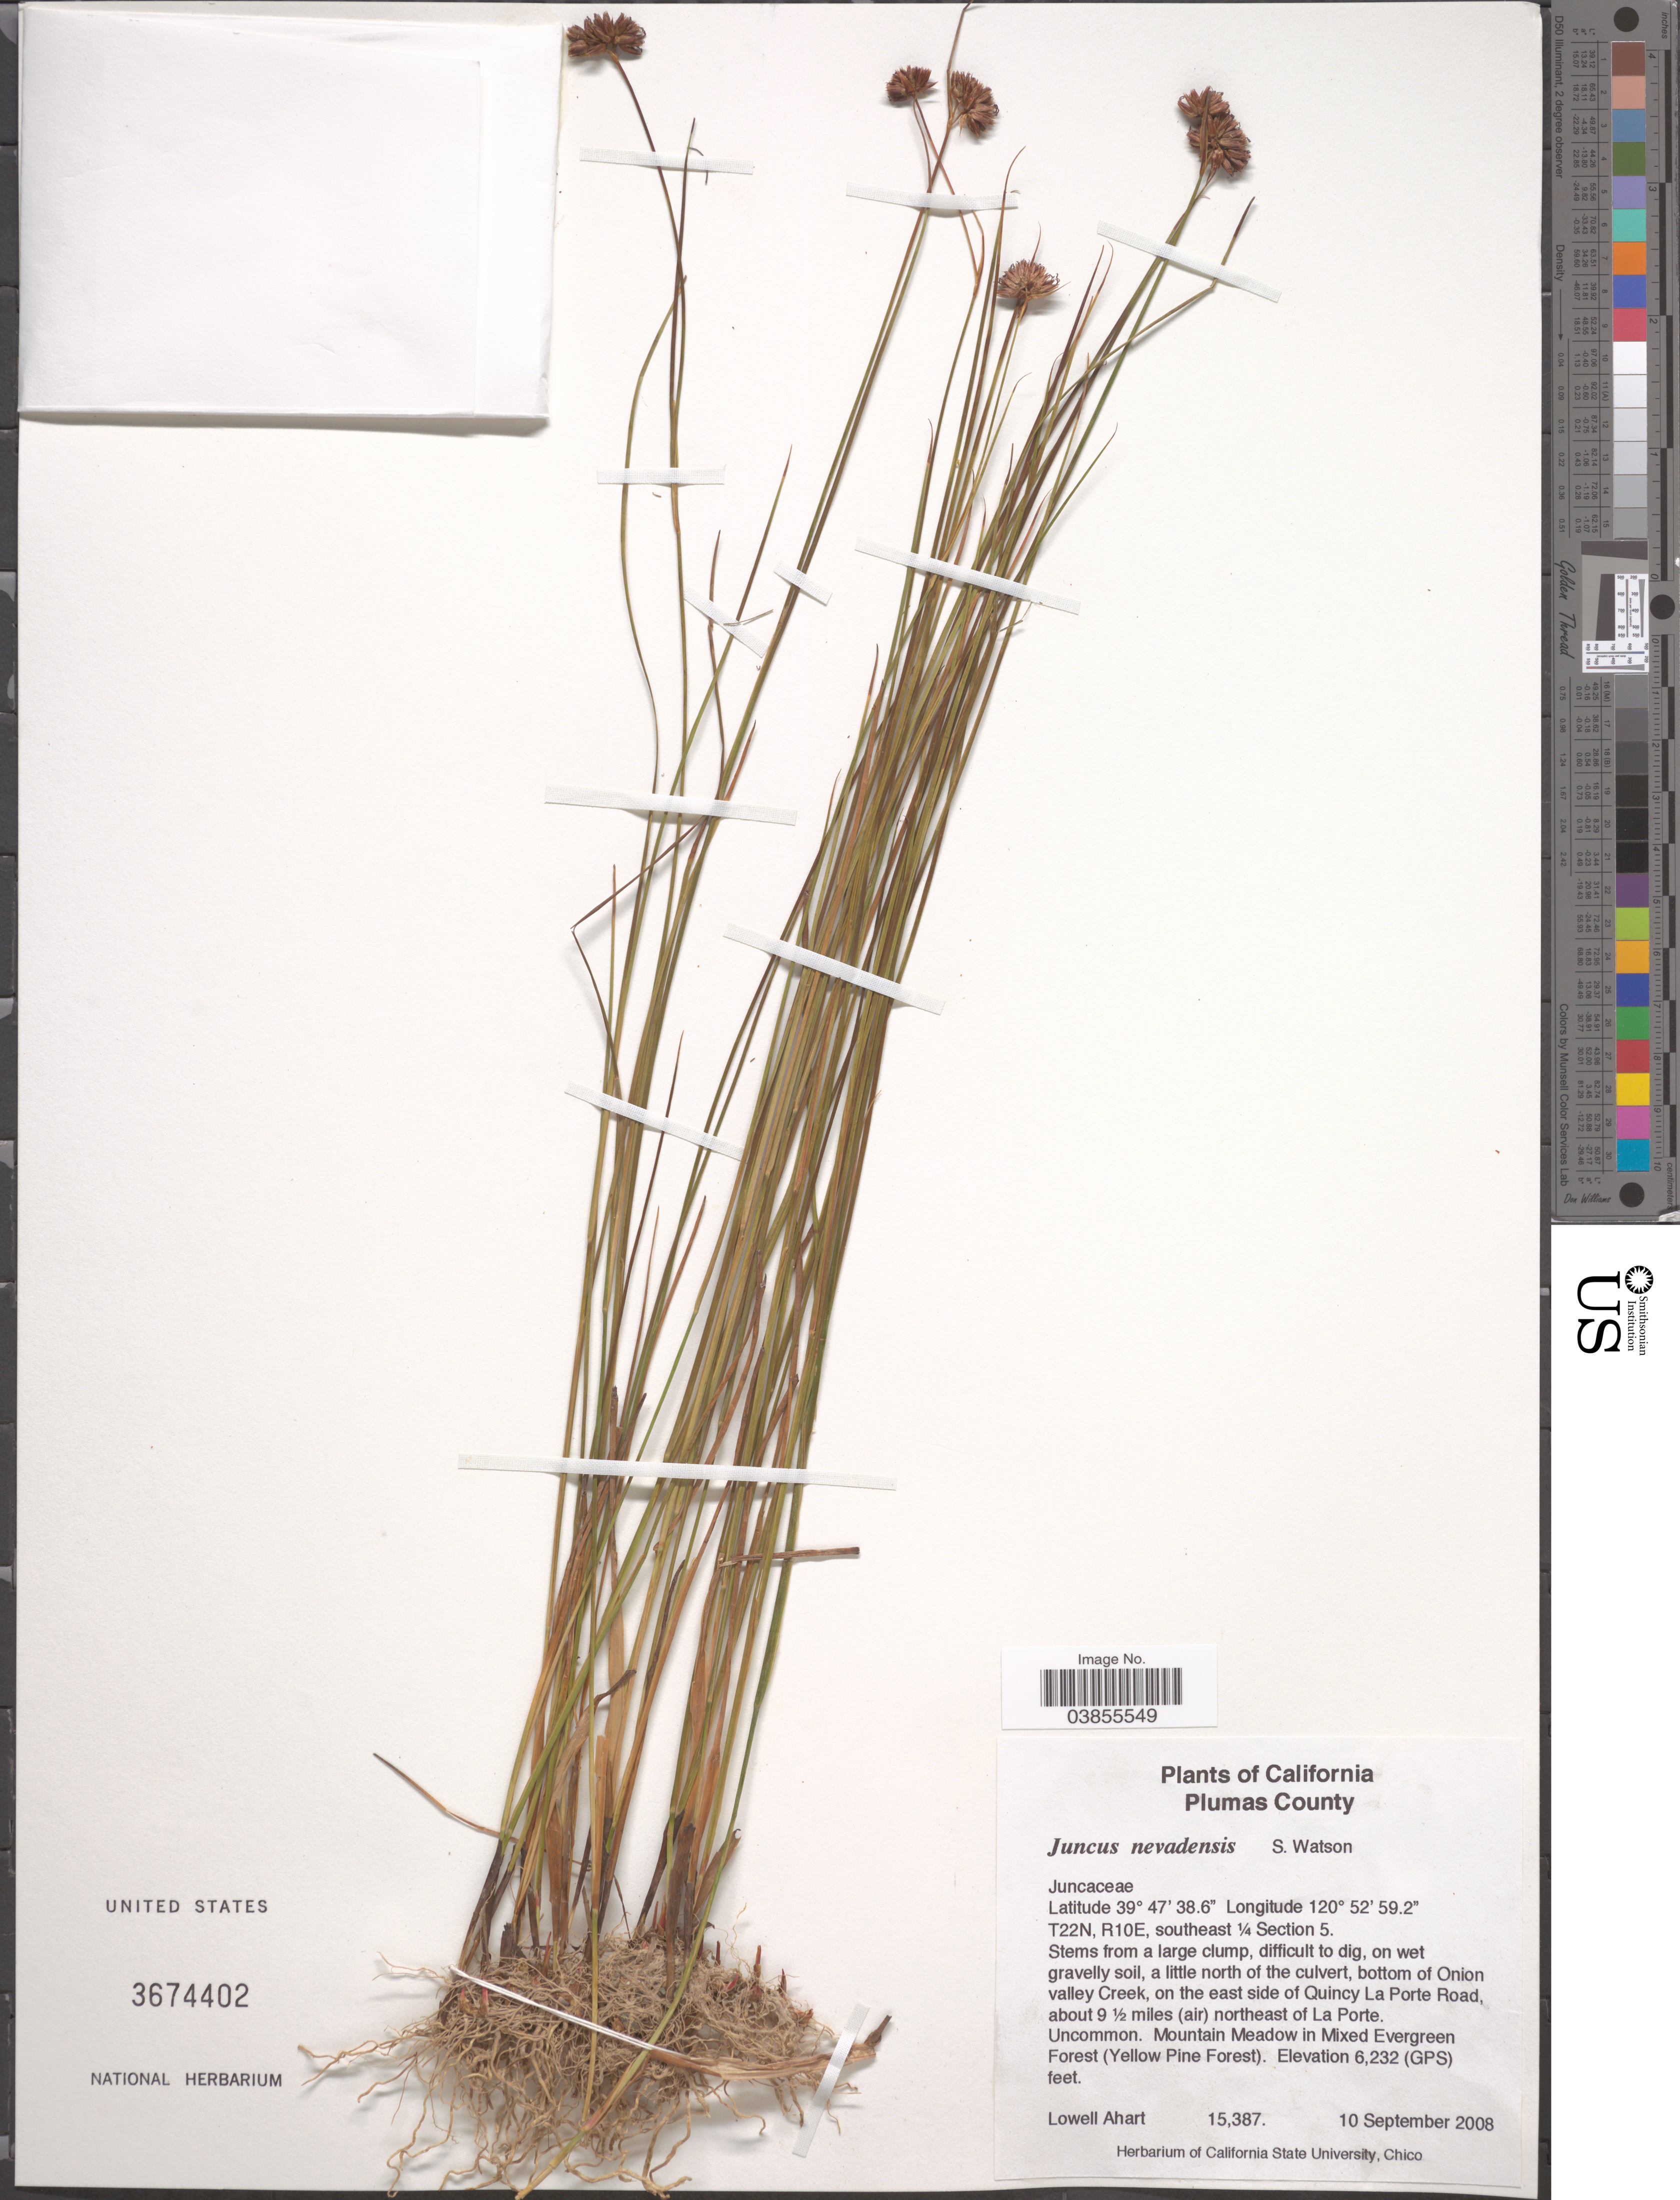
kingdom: Plantae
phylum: Tracheophyta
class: Liliopsida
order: Poales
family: Juncaceae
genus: Juncus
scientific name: Juncus nevadensis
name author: S. Watson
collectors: L. Ahart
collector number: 15387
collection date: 2008-09-10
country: United States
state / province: California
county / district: Plumas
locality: Plumas County. T22N, R10E, southeast ¼ Section 5. A little north of the culvert, bottom of Onion valley Creek, on the east side of Quincy La Porte Road, about 9 ½ miles (air) northeast of La Porte. Mountain Meadow in Mixed Evergreen Forest (Yellow Pine Forest).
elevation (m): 1900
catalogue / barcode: US 3674402